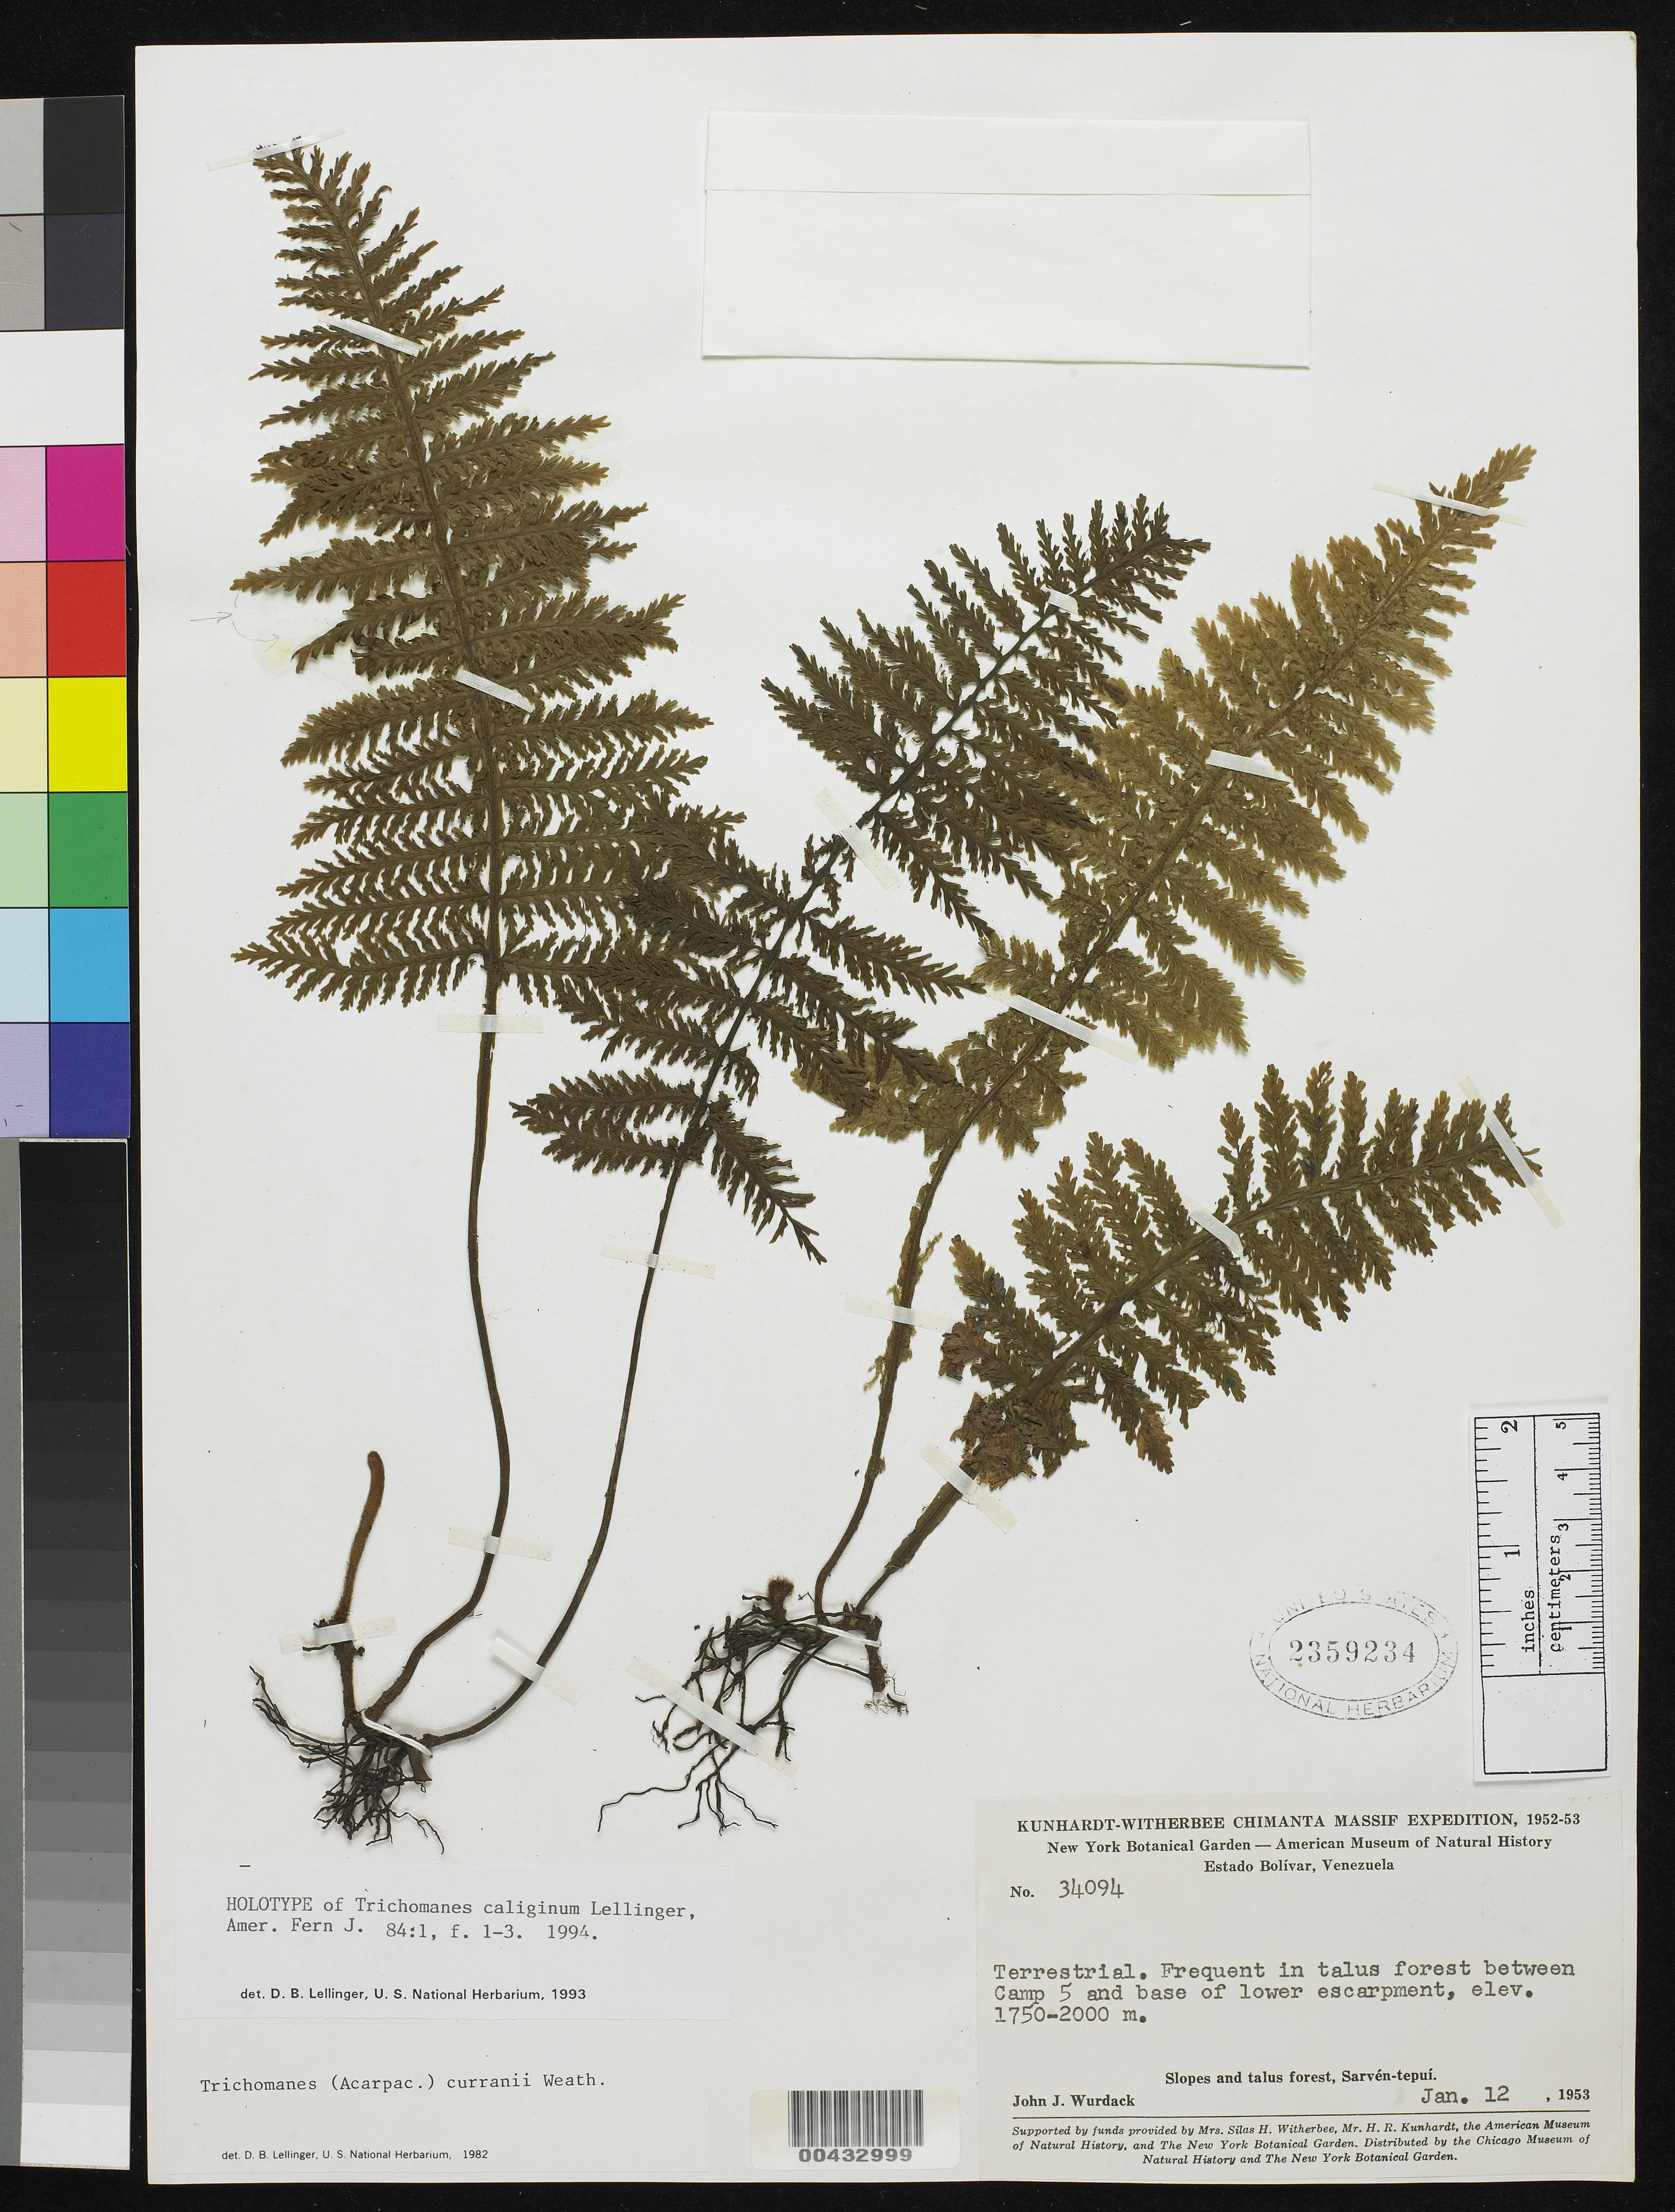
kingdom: Plantae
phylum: Tracheophyta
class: Polypodiopsida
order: Hymenophyllales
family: Hymenophyllaceae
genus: Trichomanes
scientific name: Trichomanes caliginum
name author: Lellinger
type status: Holotype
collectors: J. J. Wurdack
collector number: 34094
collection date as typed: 12 Jan 1953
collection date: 1953-01-12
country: Venezuela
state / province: Bolivar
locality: Sarven-tepui, between Camp 5 & base of lower escarpment.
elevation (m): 1750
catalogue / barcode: US 2359234